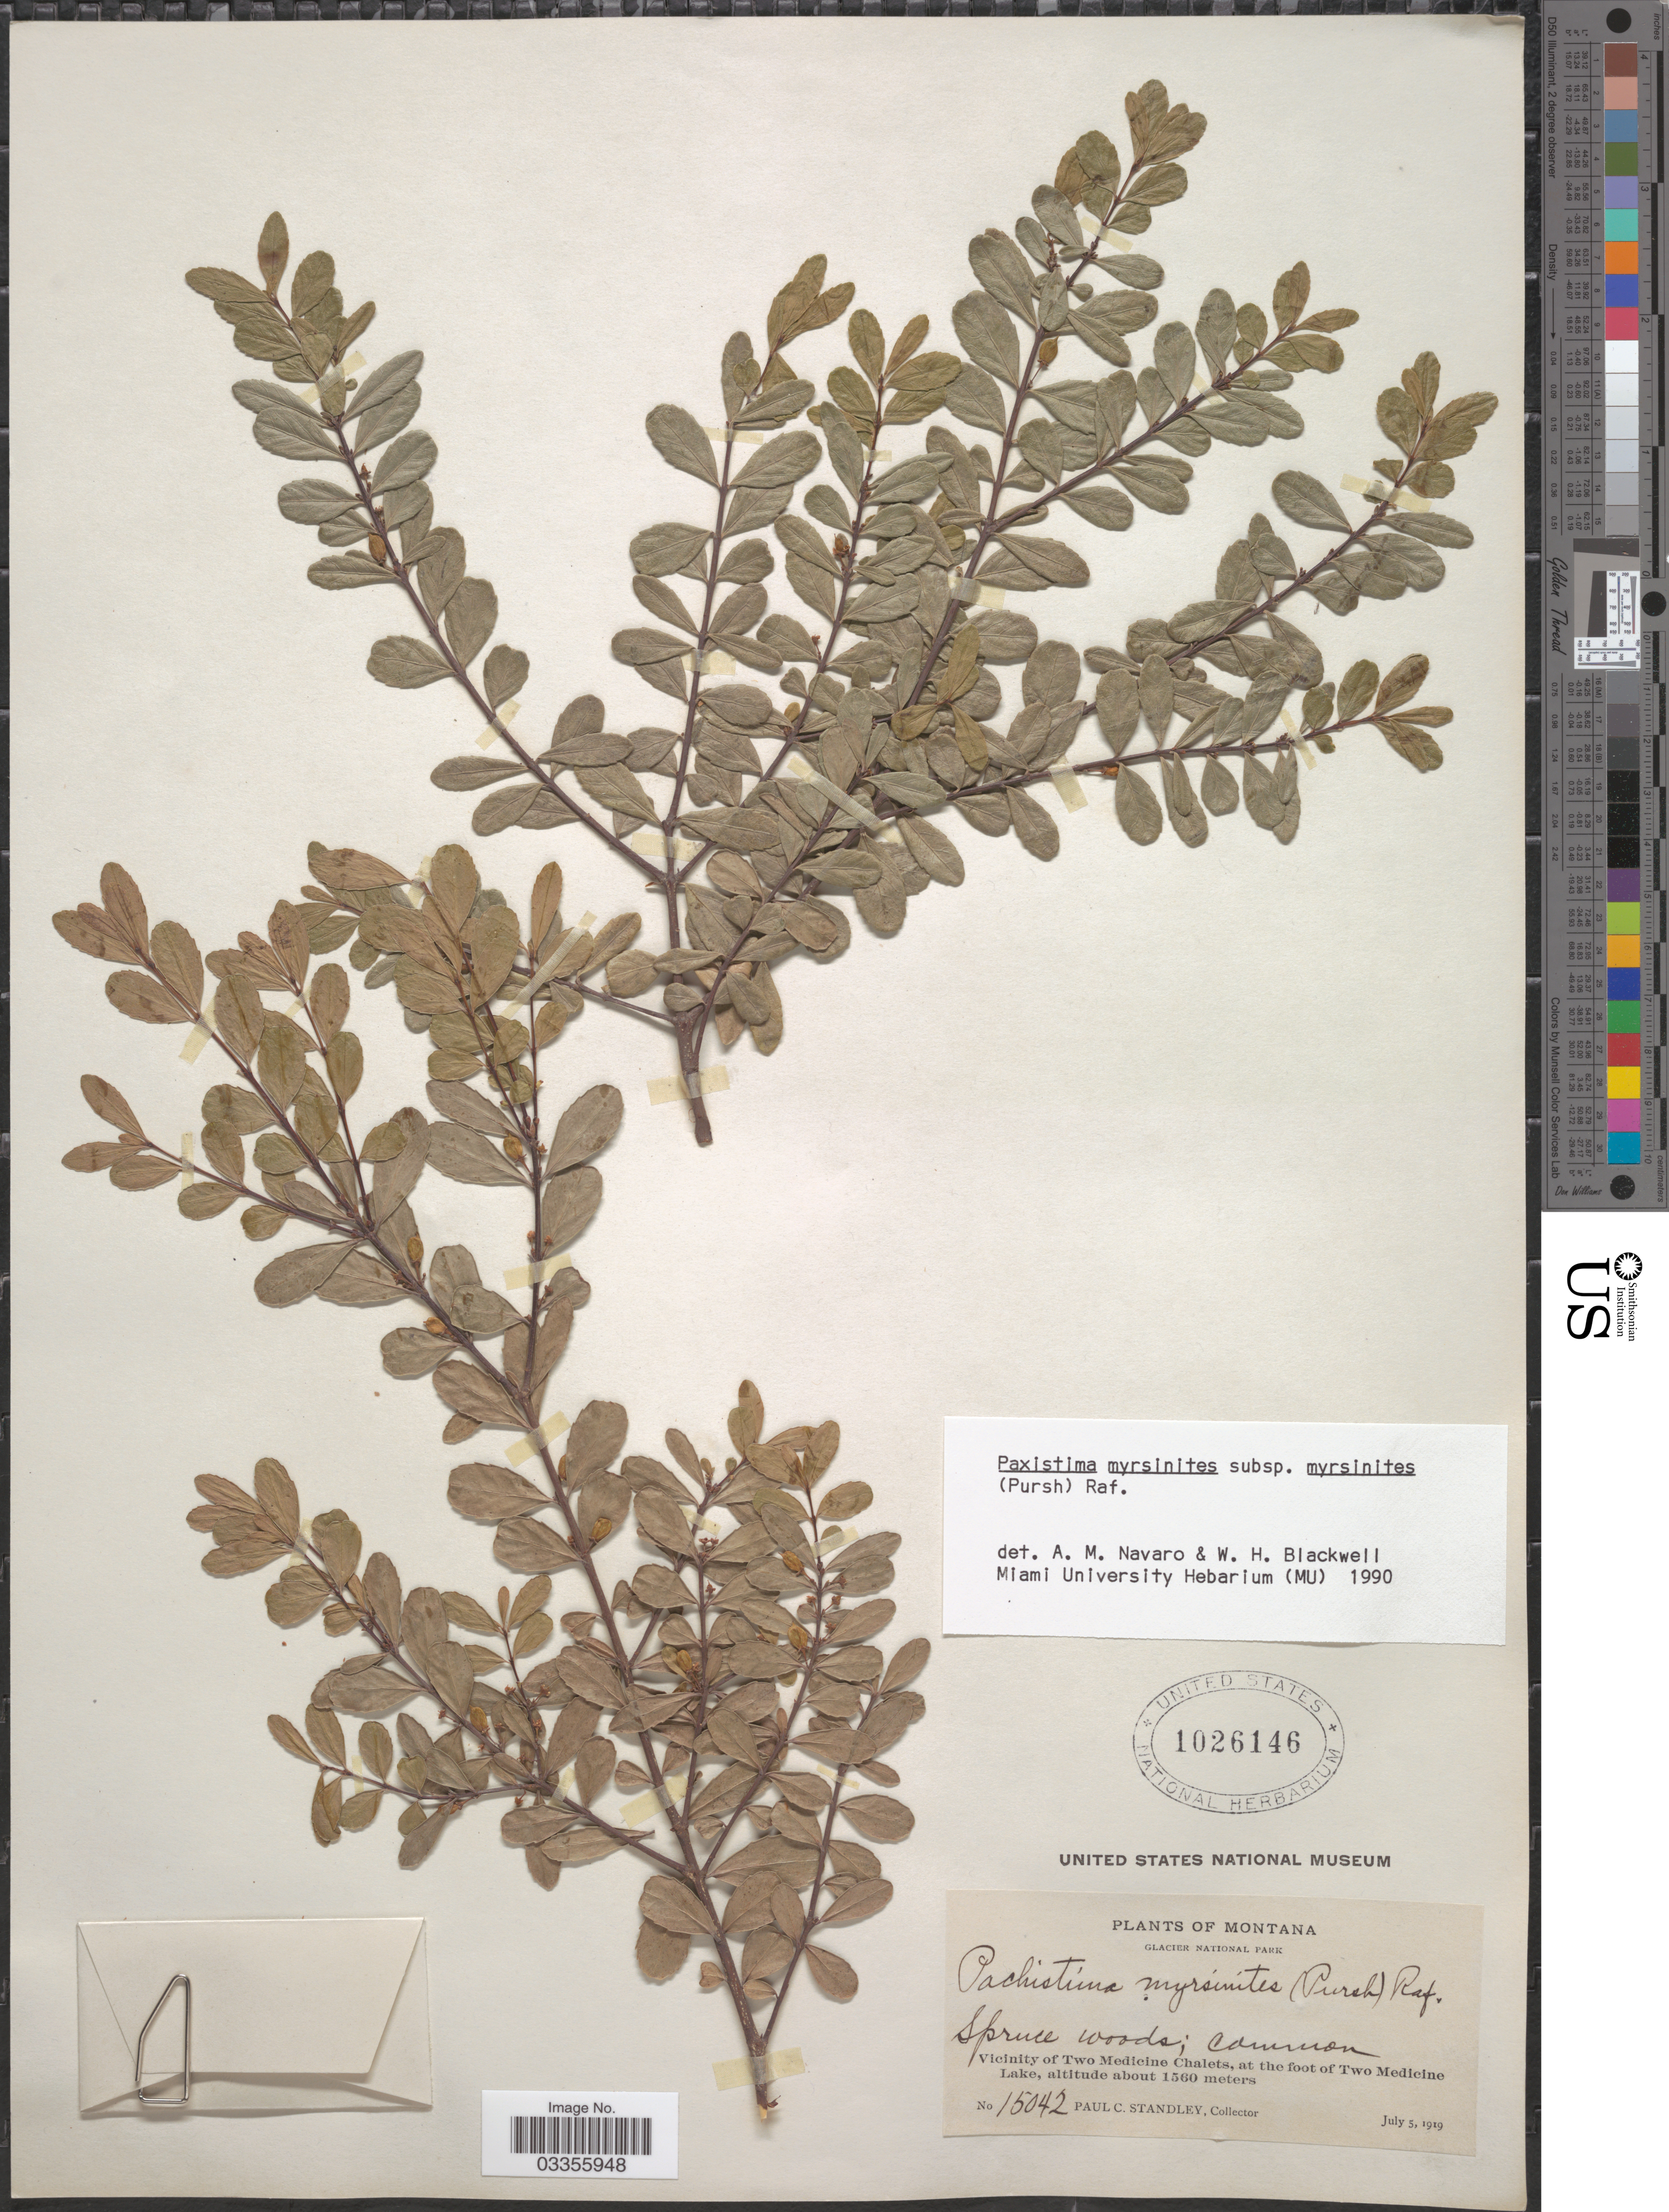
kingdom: Plantae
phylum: Tracheophyta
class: Magnoliopsida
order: Celastrales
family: Celastraceae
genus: Paxistima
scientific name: Paxistima myrsinites subsp. myrsinites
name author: (Pursh) Raf.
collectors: P. C. Standley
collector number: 15042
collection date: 1919-07-05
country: United States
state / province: Montana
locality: Glacier National Park. Vicinity of Two Medicine Chalets, at the foot of Two Medicine Lake.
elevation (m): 1560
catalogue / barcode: US 1026146